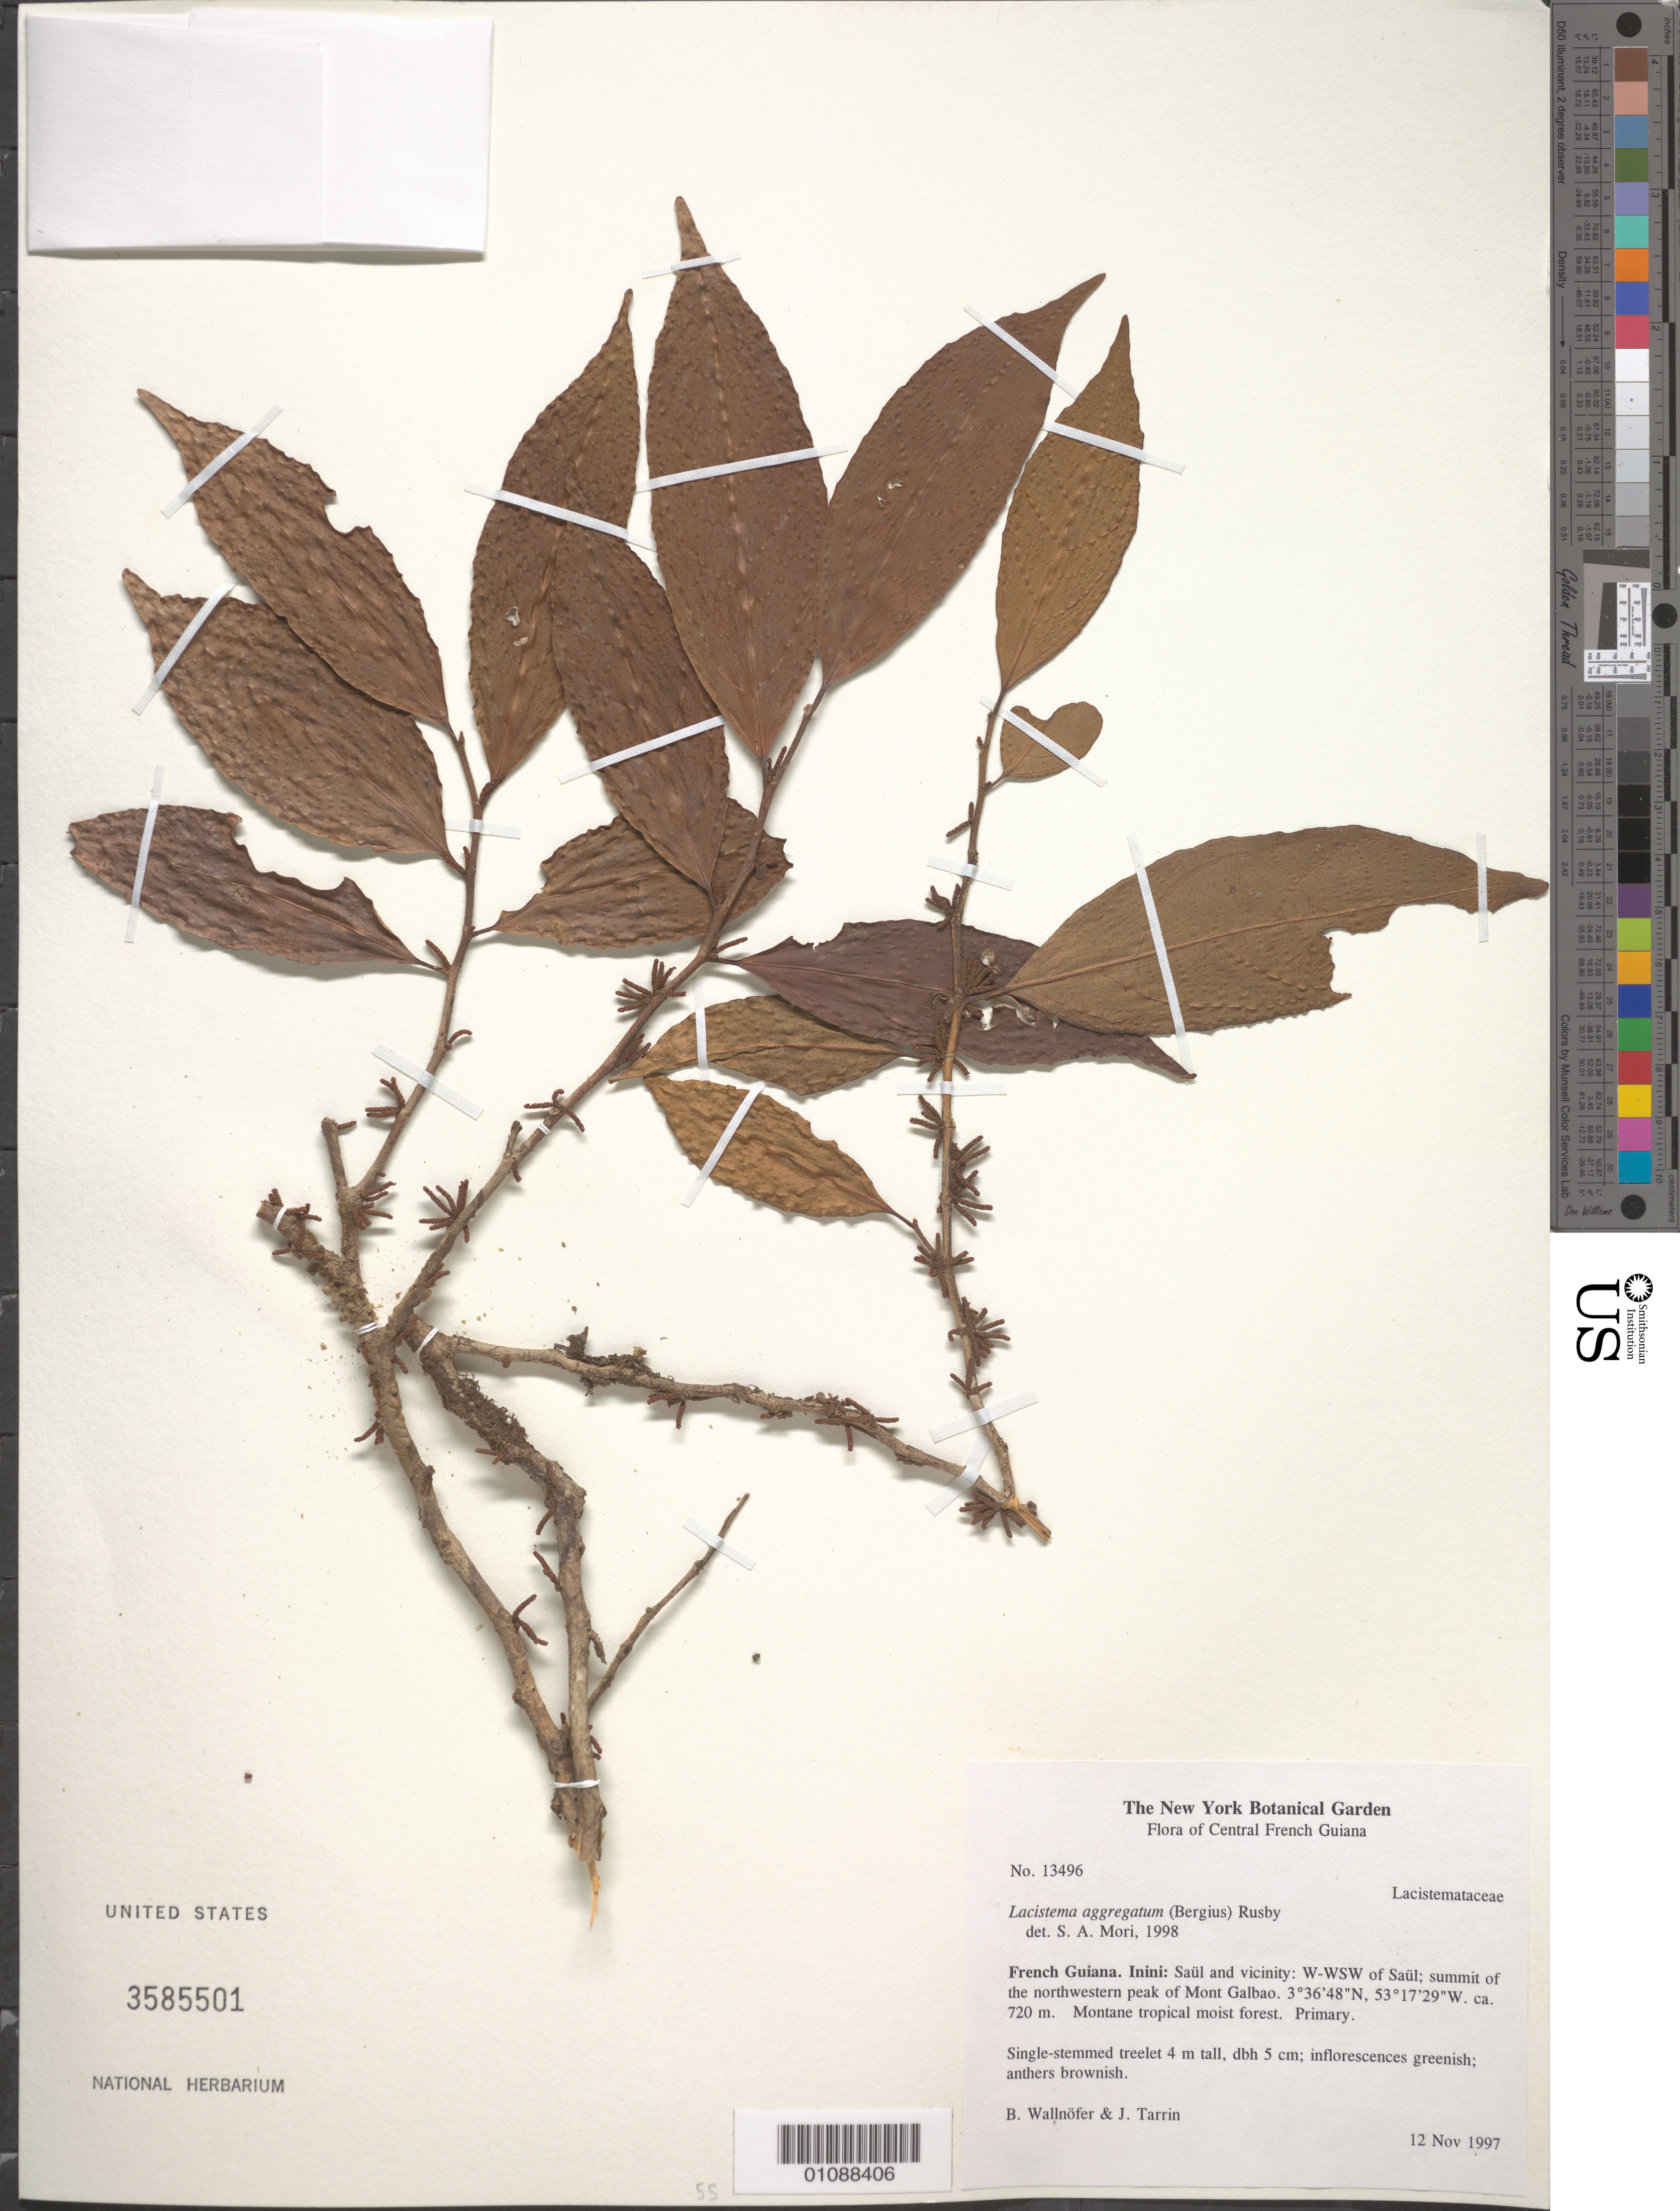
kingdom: Plantae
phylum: Tracheophyta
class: Magnoliopsida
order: Malpighiales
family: Lacistemataceae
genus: Lacistema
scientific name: Lacistema aggregatum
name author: (P.J. Bergius) Rusby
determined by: Mori, Scott A.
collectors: B. Wallnöfer & J. Tarin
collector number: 13496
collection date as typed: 12-Nov-97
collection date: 1997-11-12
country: French Guiana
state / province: Saint-Laurent-du-Maroni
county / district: Saül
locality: Inini: Saül and vicinity, W-WSW of Saül, summit of the NW peak of Mont Galbao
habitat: Montane tropical moist forest. Primary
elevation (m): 720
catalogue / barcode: US 3585501